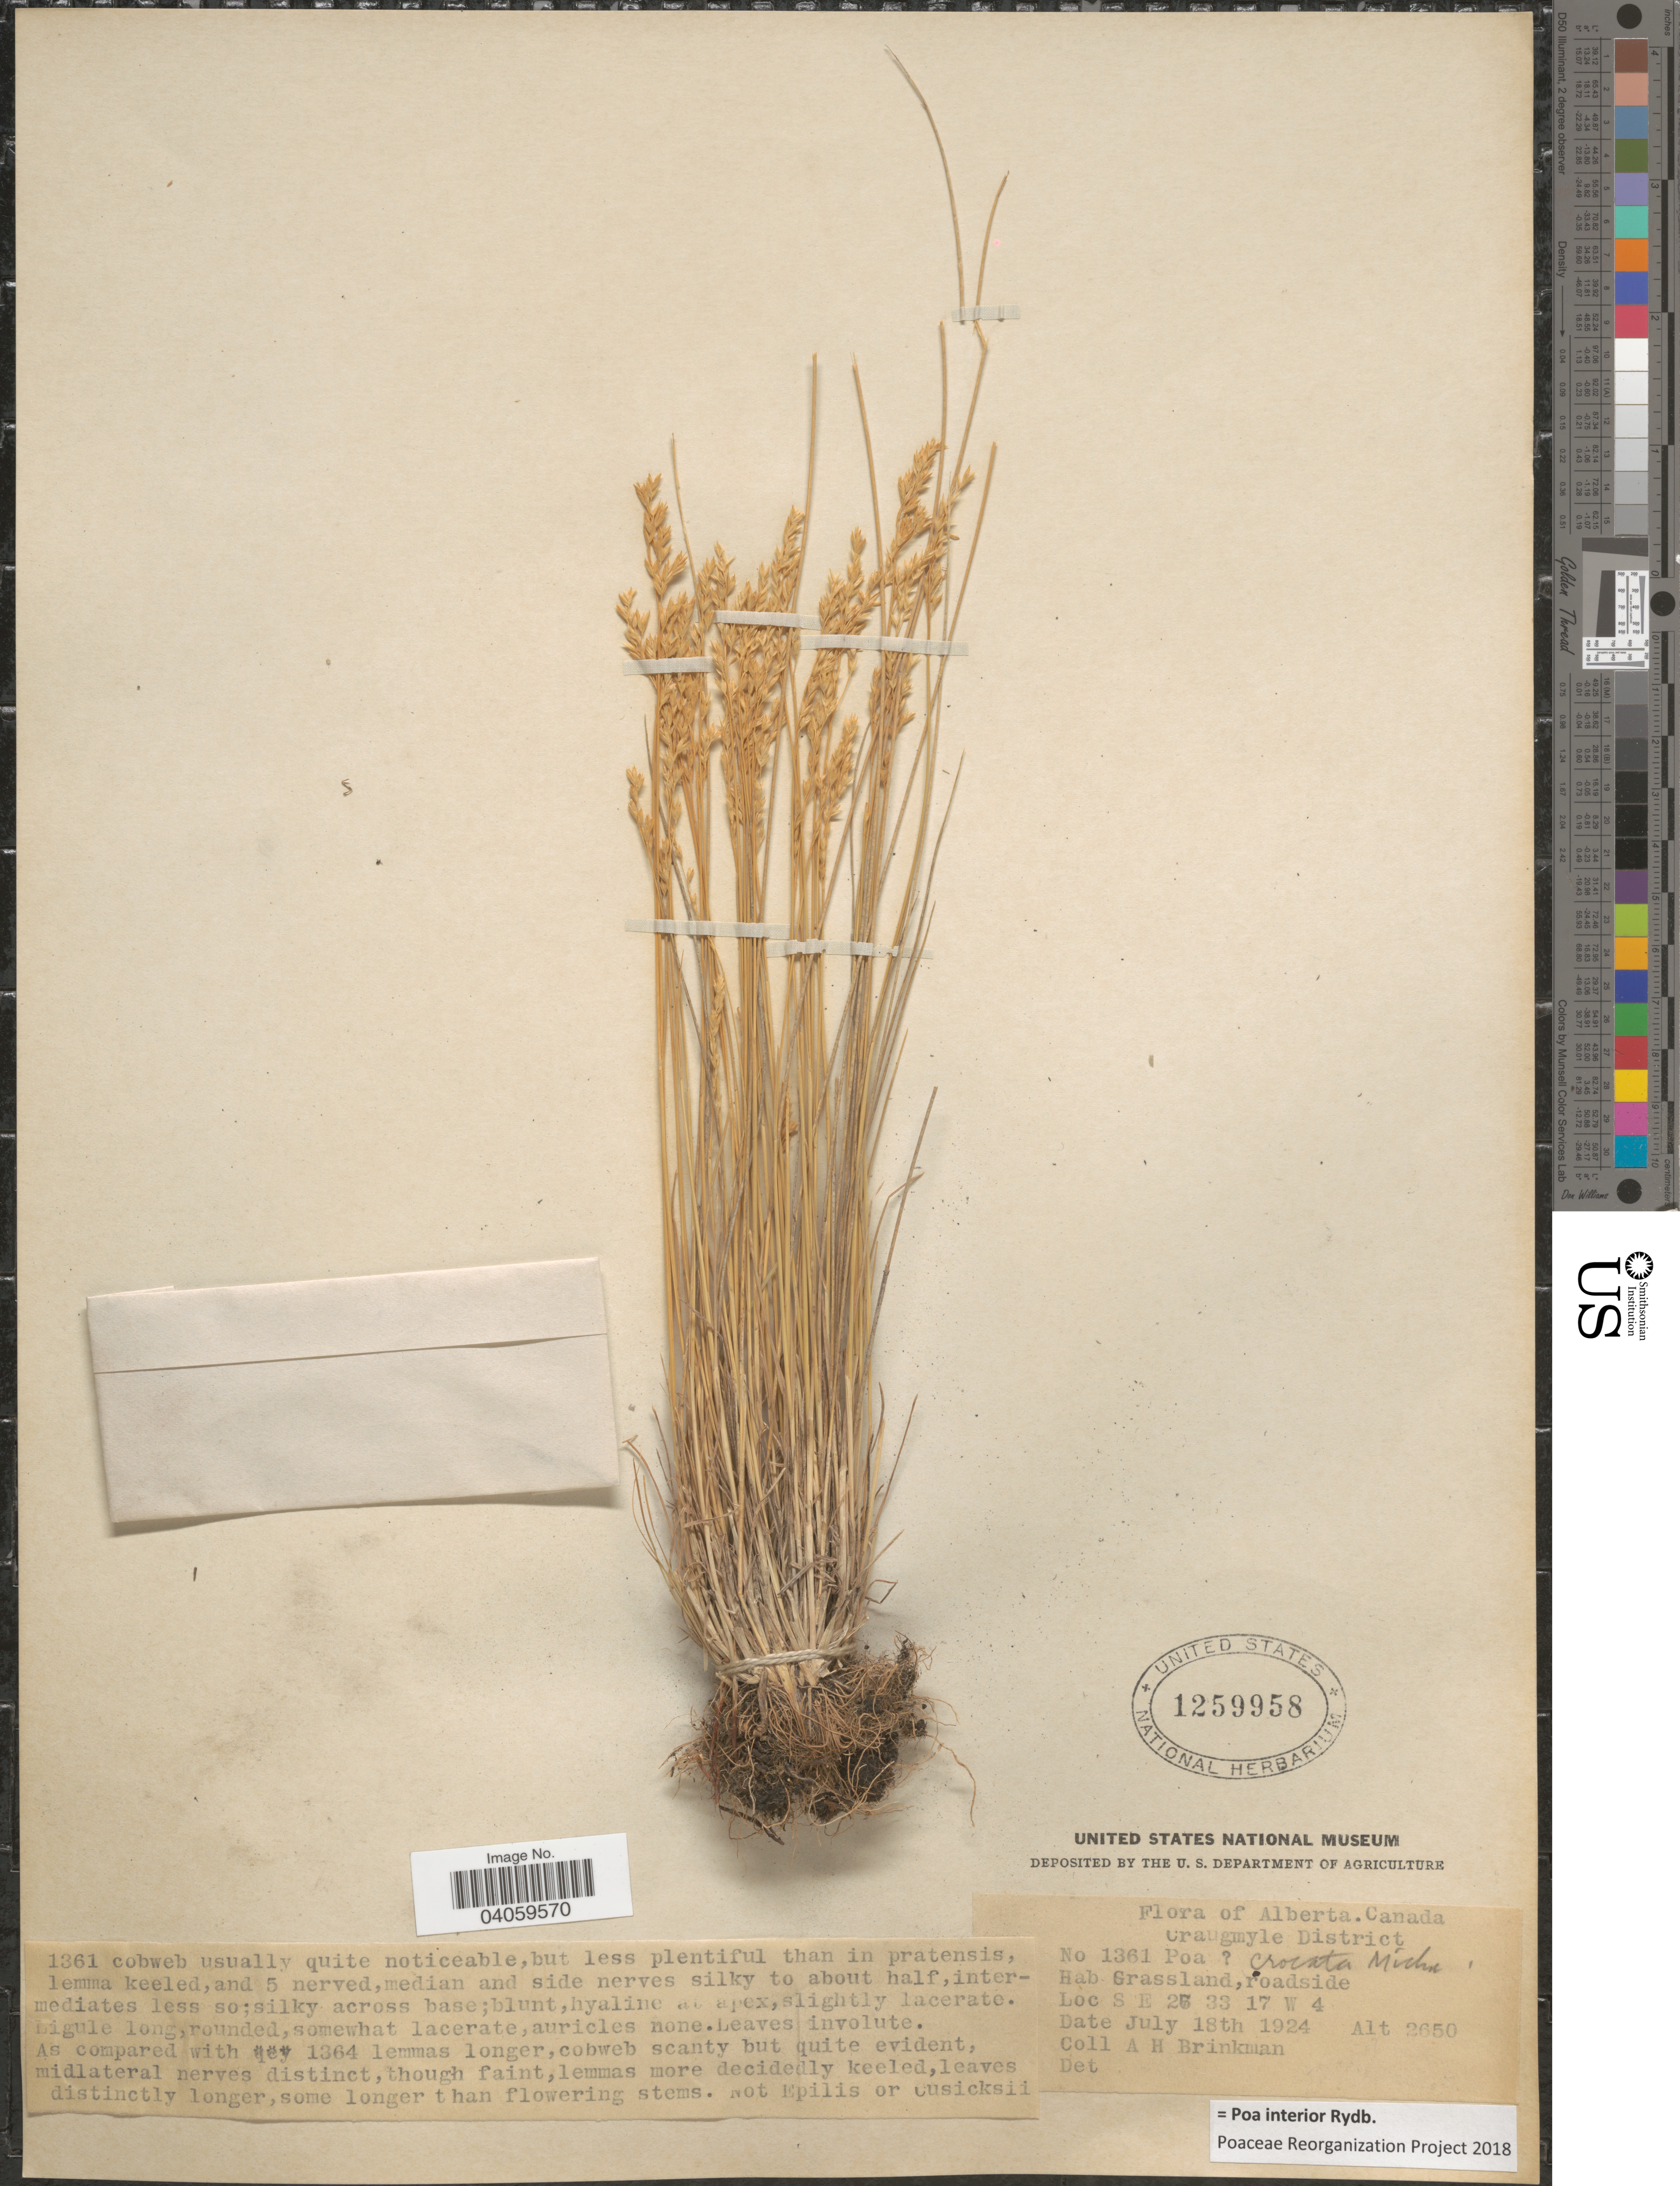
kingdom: Plantae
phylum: Tracheophyta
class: Liliopsida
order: Poales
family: Poaceae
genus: Poa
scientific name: Poa interior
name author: Rydb.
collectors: A. Brinkman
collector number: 1361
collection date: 1924-07-18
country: Canada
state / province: Alberta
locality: Craigmyle District. S E 26 33 17 W 4.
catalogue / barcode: US 1258858